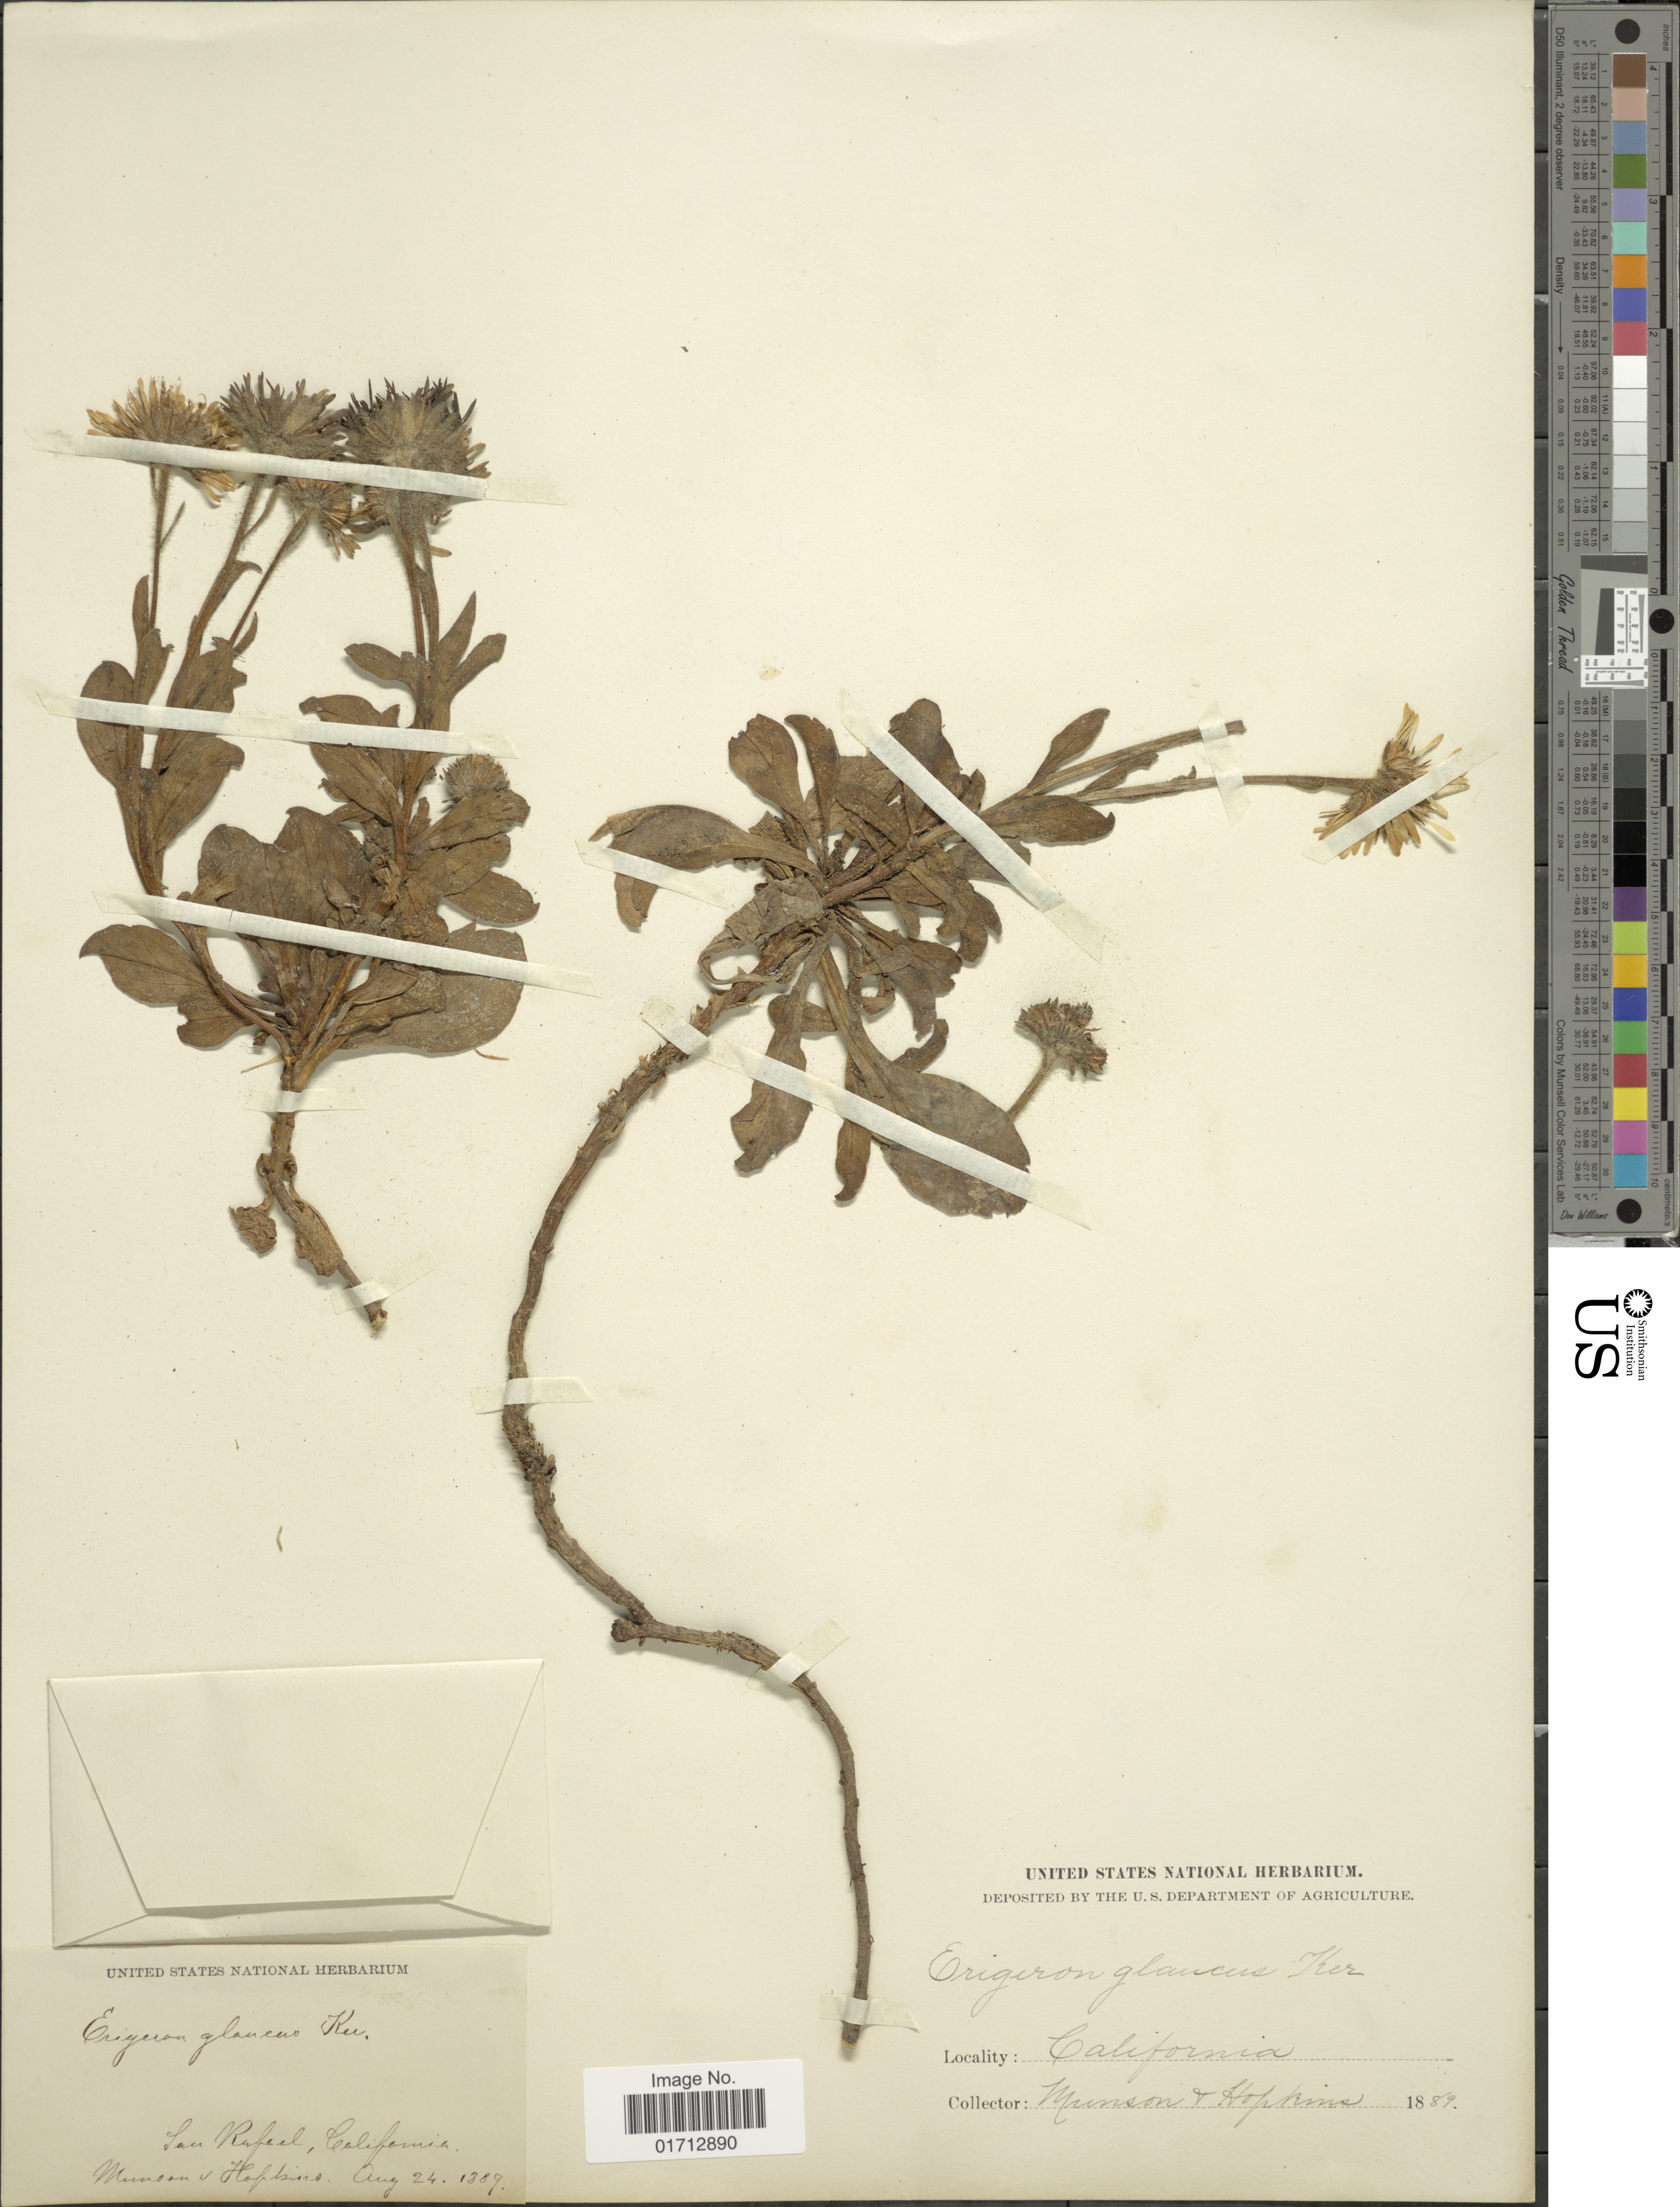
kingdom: Plantae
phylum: Tracheophyta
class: Magnoliopsida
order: Asterales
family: Asteraceae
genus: Erigeron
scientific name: Erigeron glaucus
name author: Ker Gawl.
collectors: -. Munson & -- Hopkins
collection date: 1889-08-24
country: United States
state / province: California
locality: San Rafeal.